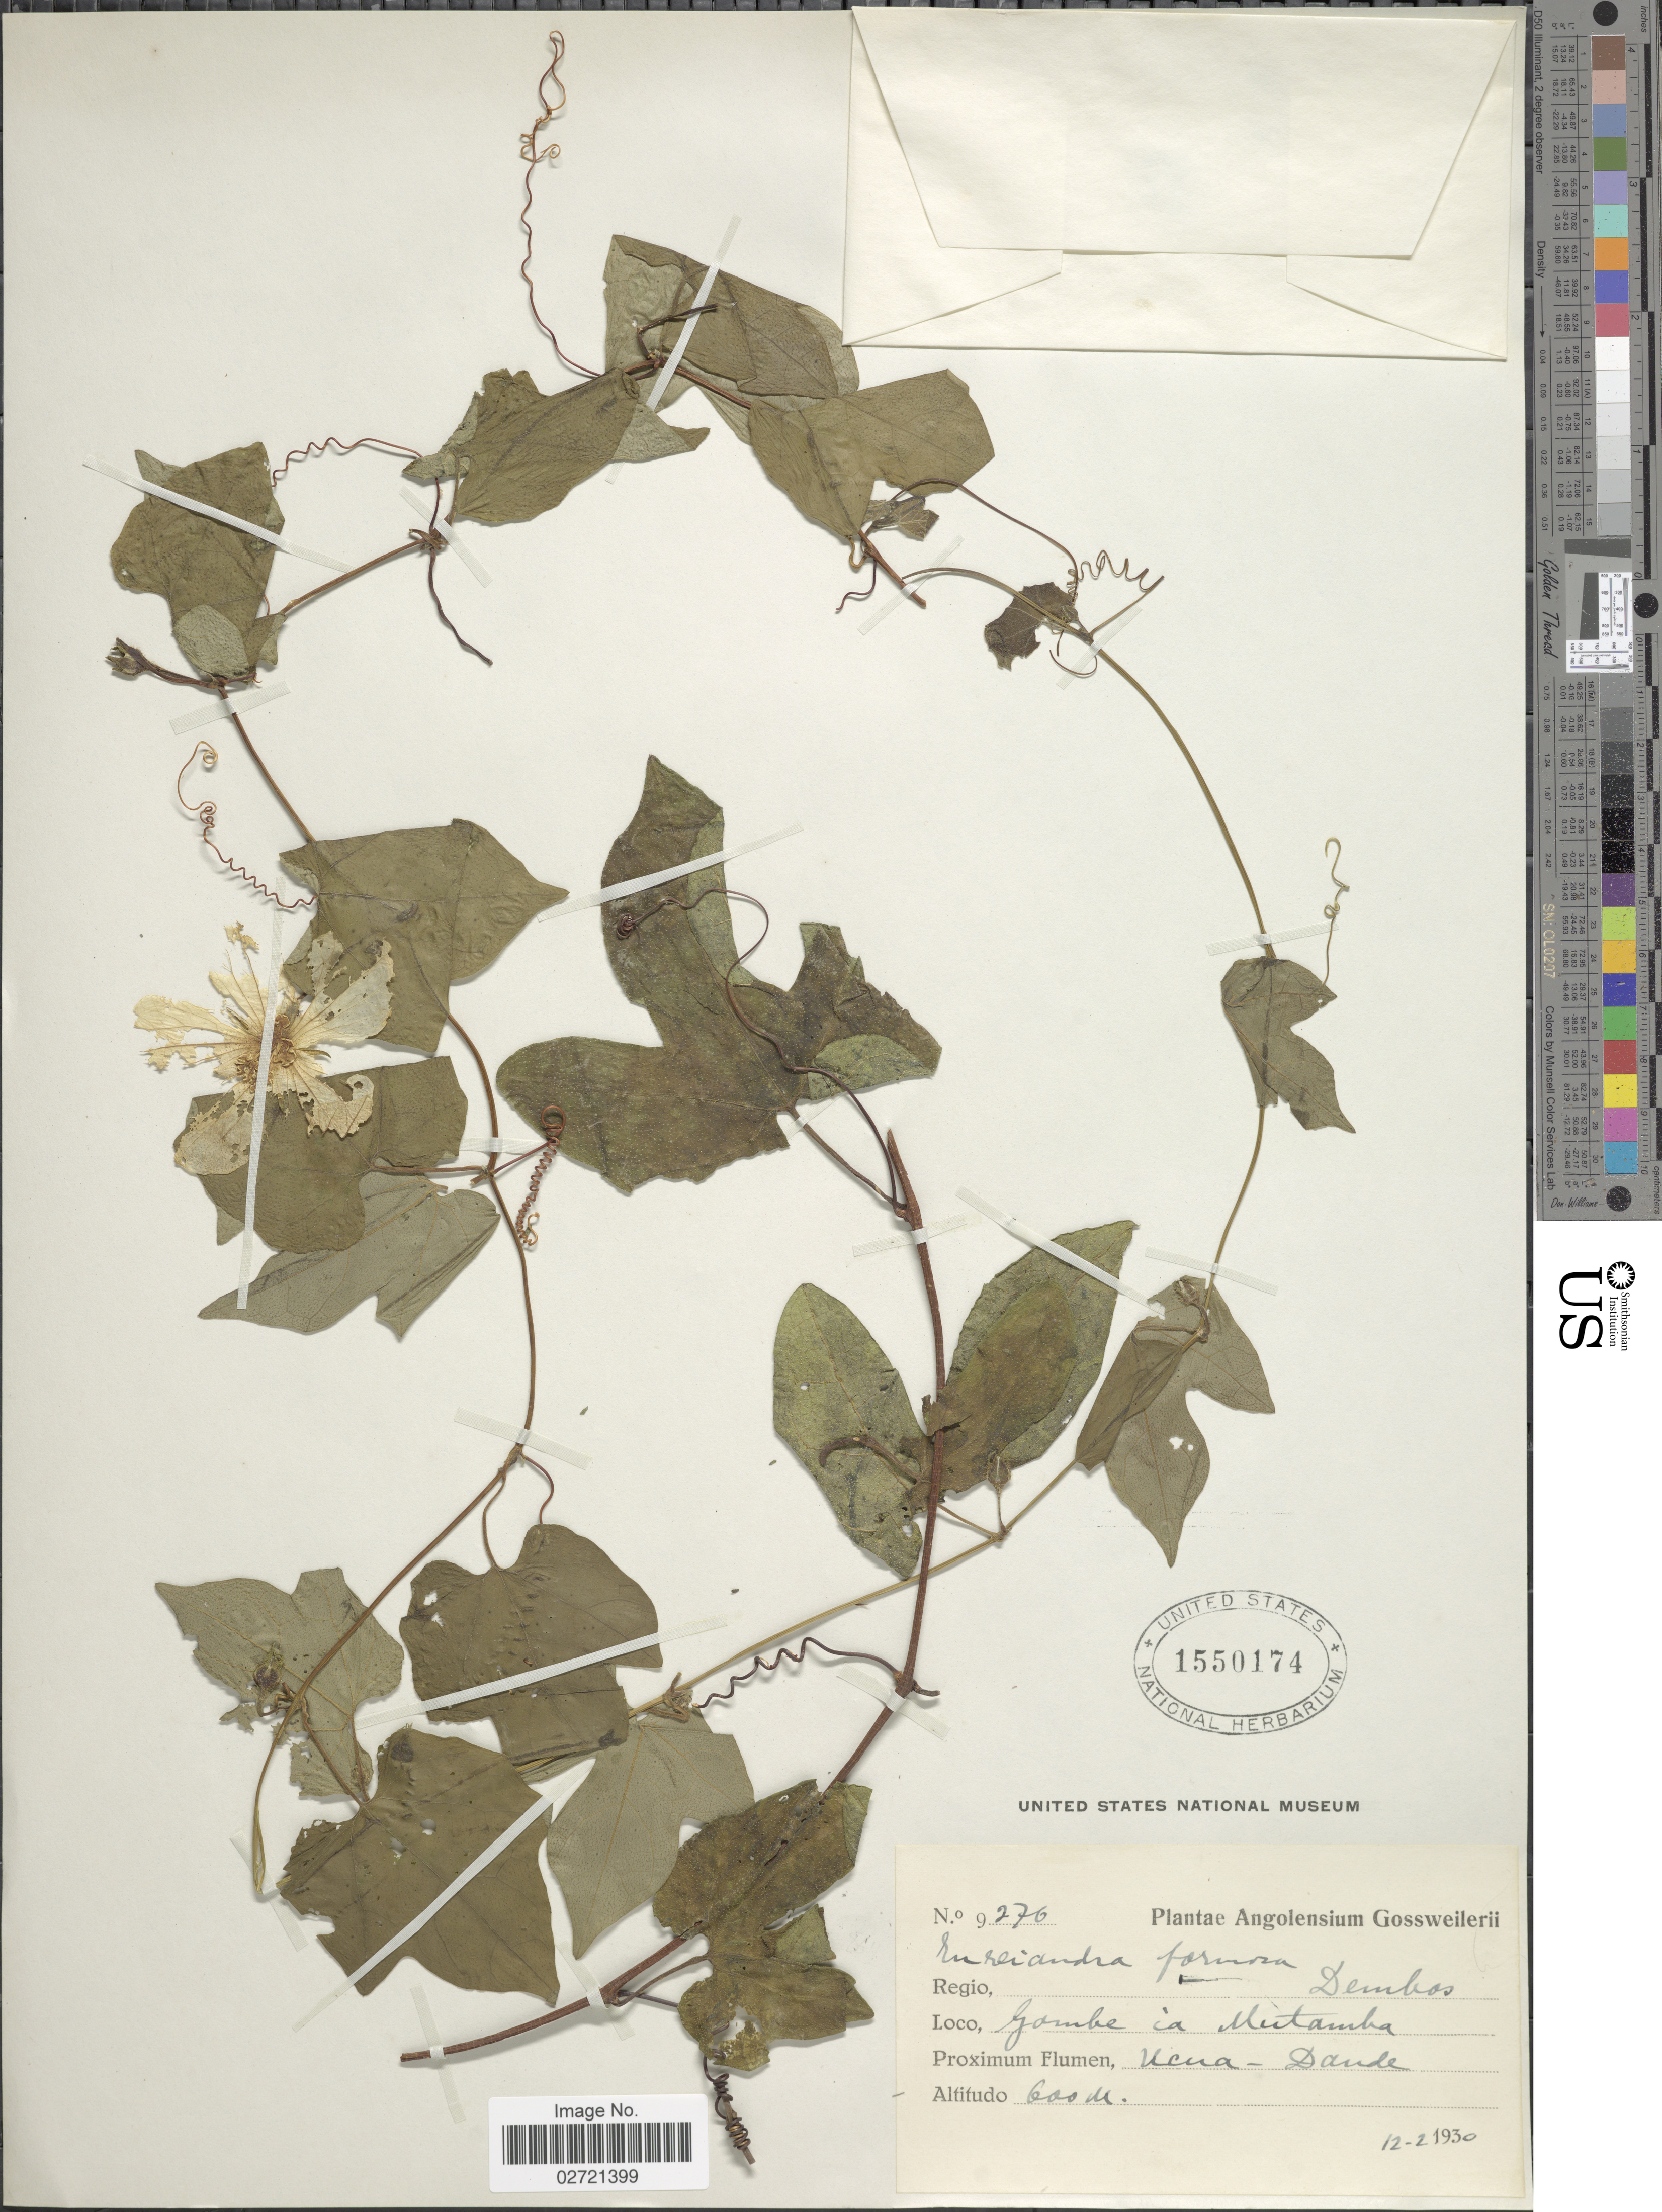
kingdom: Plantae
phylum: Tracheophyta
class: Magnoliopsida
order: Cucurbitales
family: Cucurbitaceae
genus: Eureiandra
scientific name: Eureiandra formosa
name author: Hook. f.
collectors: -. Gossweiler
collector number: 9276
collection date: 1930-02-12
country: Angola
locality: Regio, Dembos, Gombe ia Mutambe, Ucua - Dande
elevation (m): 600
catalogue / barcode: US 1550174